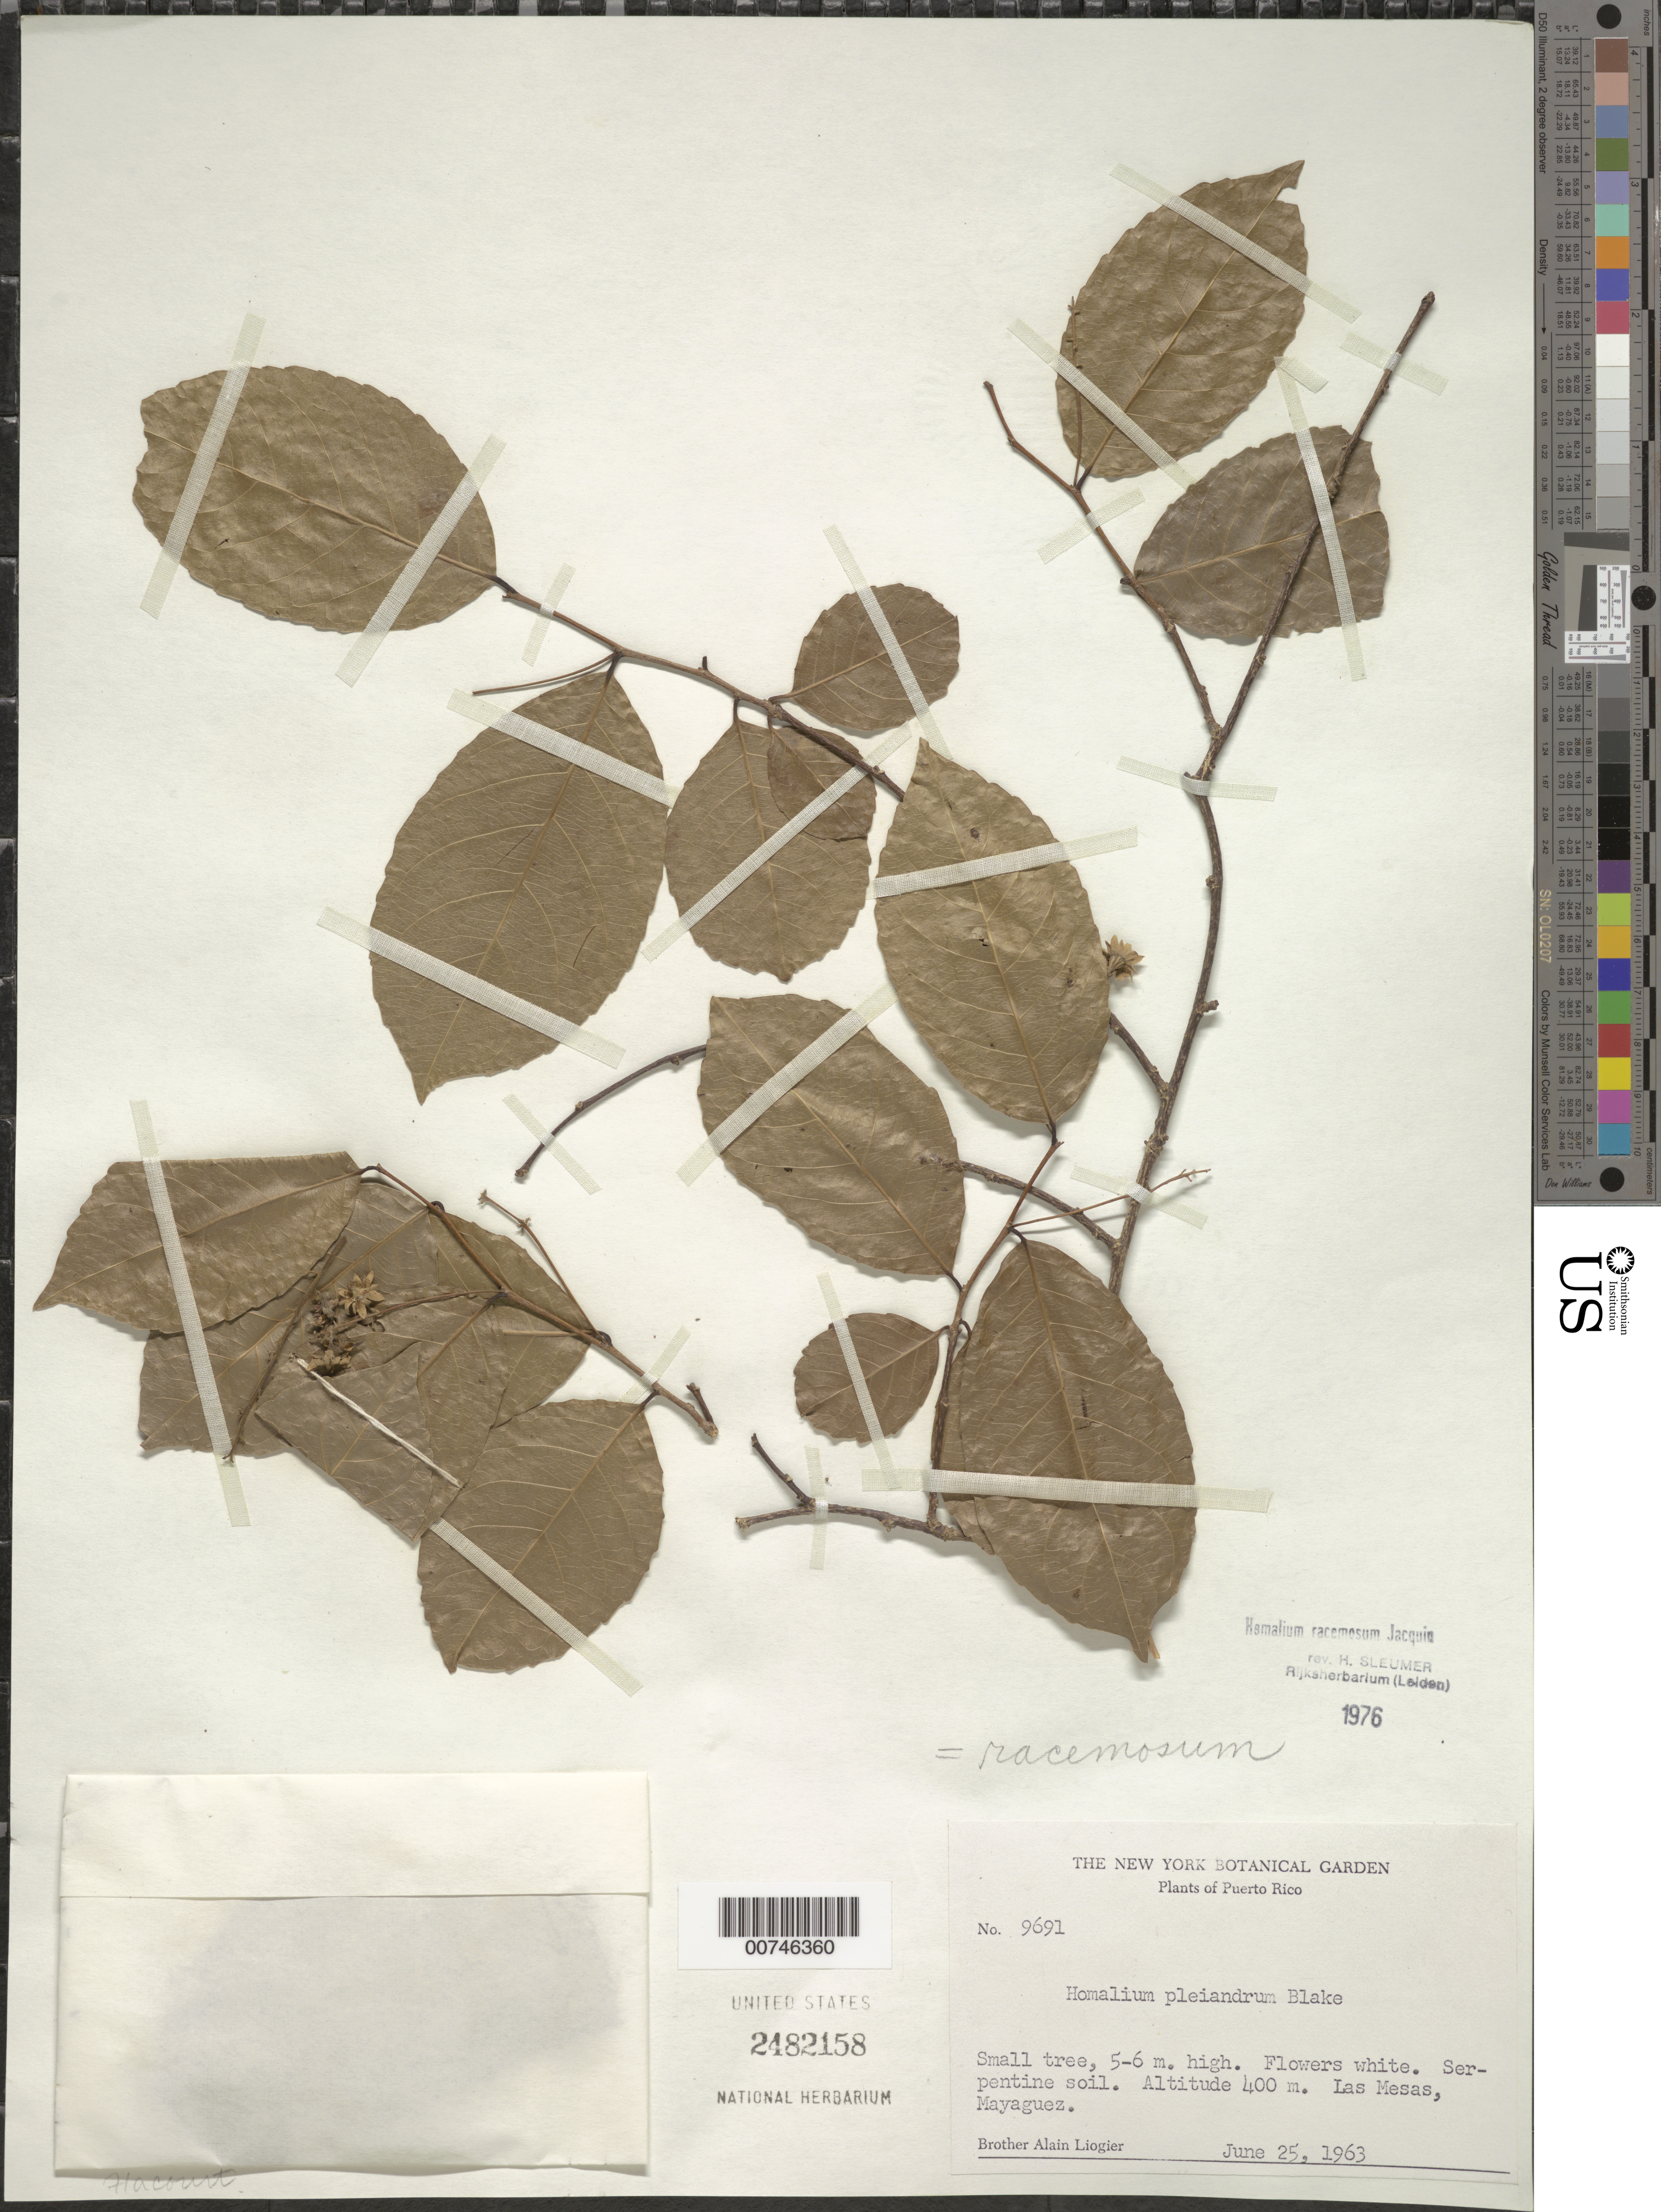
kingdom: Plantae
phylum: Tracheophyta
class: Magnoliopsida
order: Malpighiales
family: Salicaceae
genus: Homalium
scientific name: Homalium racemosum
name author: Jacq.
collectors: A. H. Liogier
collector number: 9691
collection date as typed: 25 Jun 1963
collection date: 1963-06-25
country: Puerto Rico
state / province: Mayagüez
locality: Las Mesas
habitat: Serpentine soil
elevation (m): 400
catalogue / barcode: US 2482158